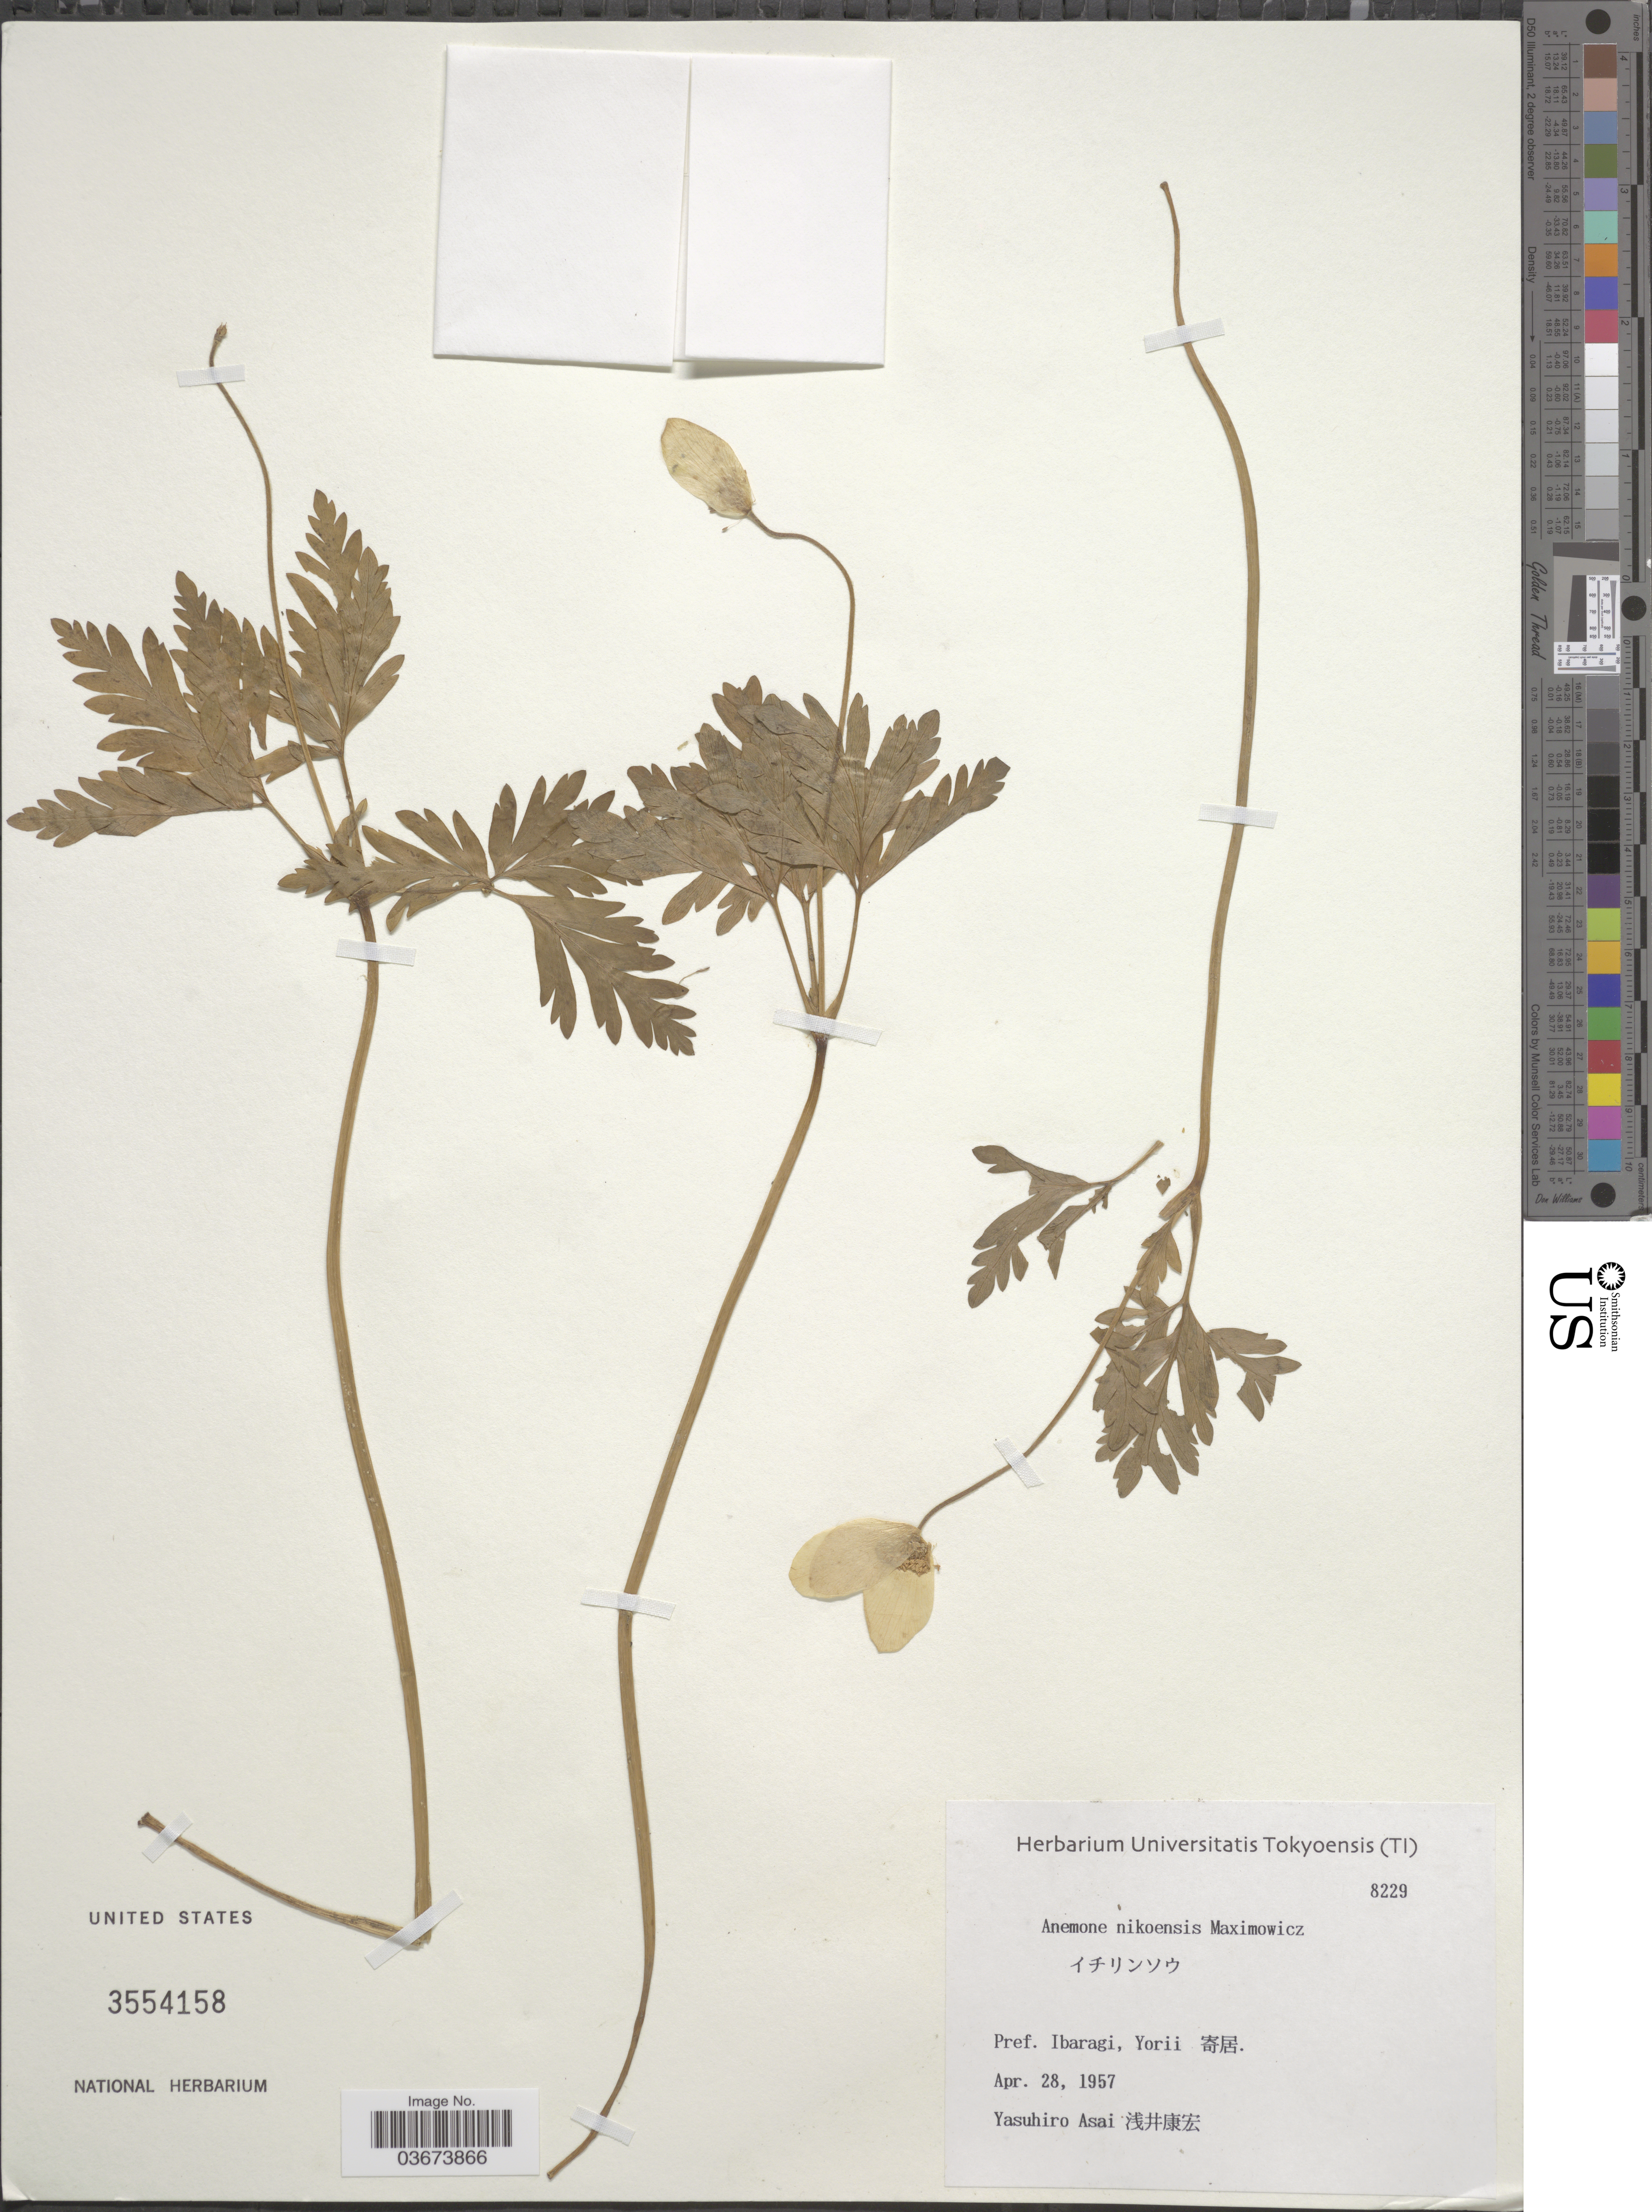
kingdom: Plantae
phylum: Tracheophyta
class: Magnoliopsida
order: Ranunculales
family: Ranunculaceae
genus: Anemone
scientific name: Anemone nikoensis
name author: Maxim.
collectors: Y. Asai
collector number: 8229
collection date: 1957-04-28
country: Japan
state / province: Ibaraki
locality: Pref. Ibaragi, Yorii X.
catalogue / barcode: US 3554158